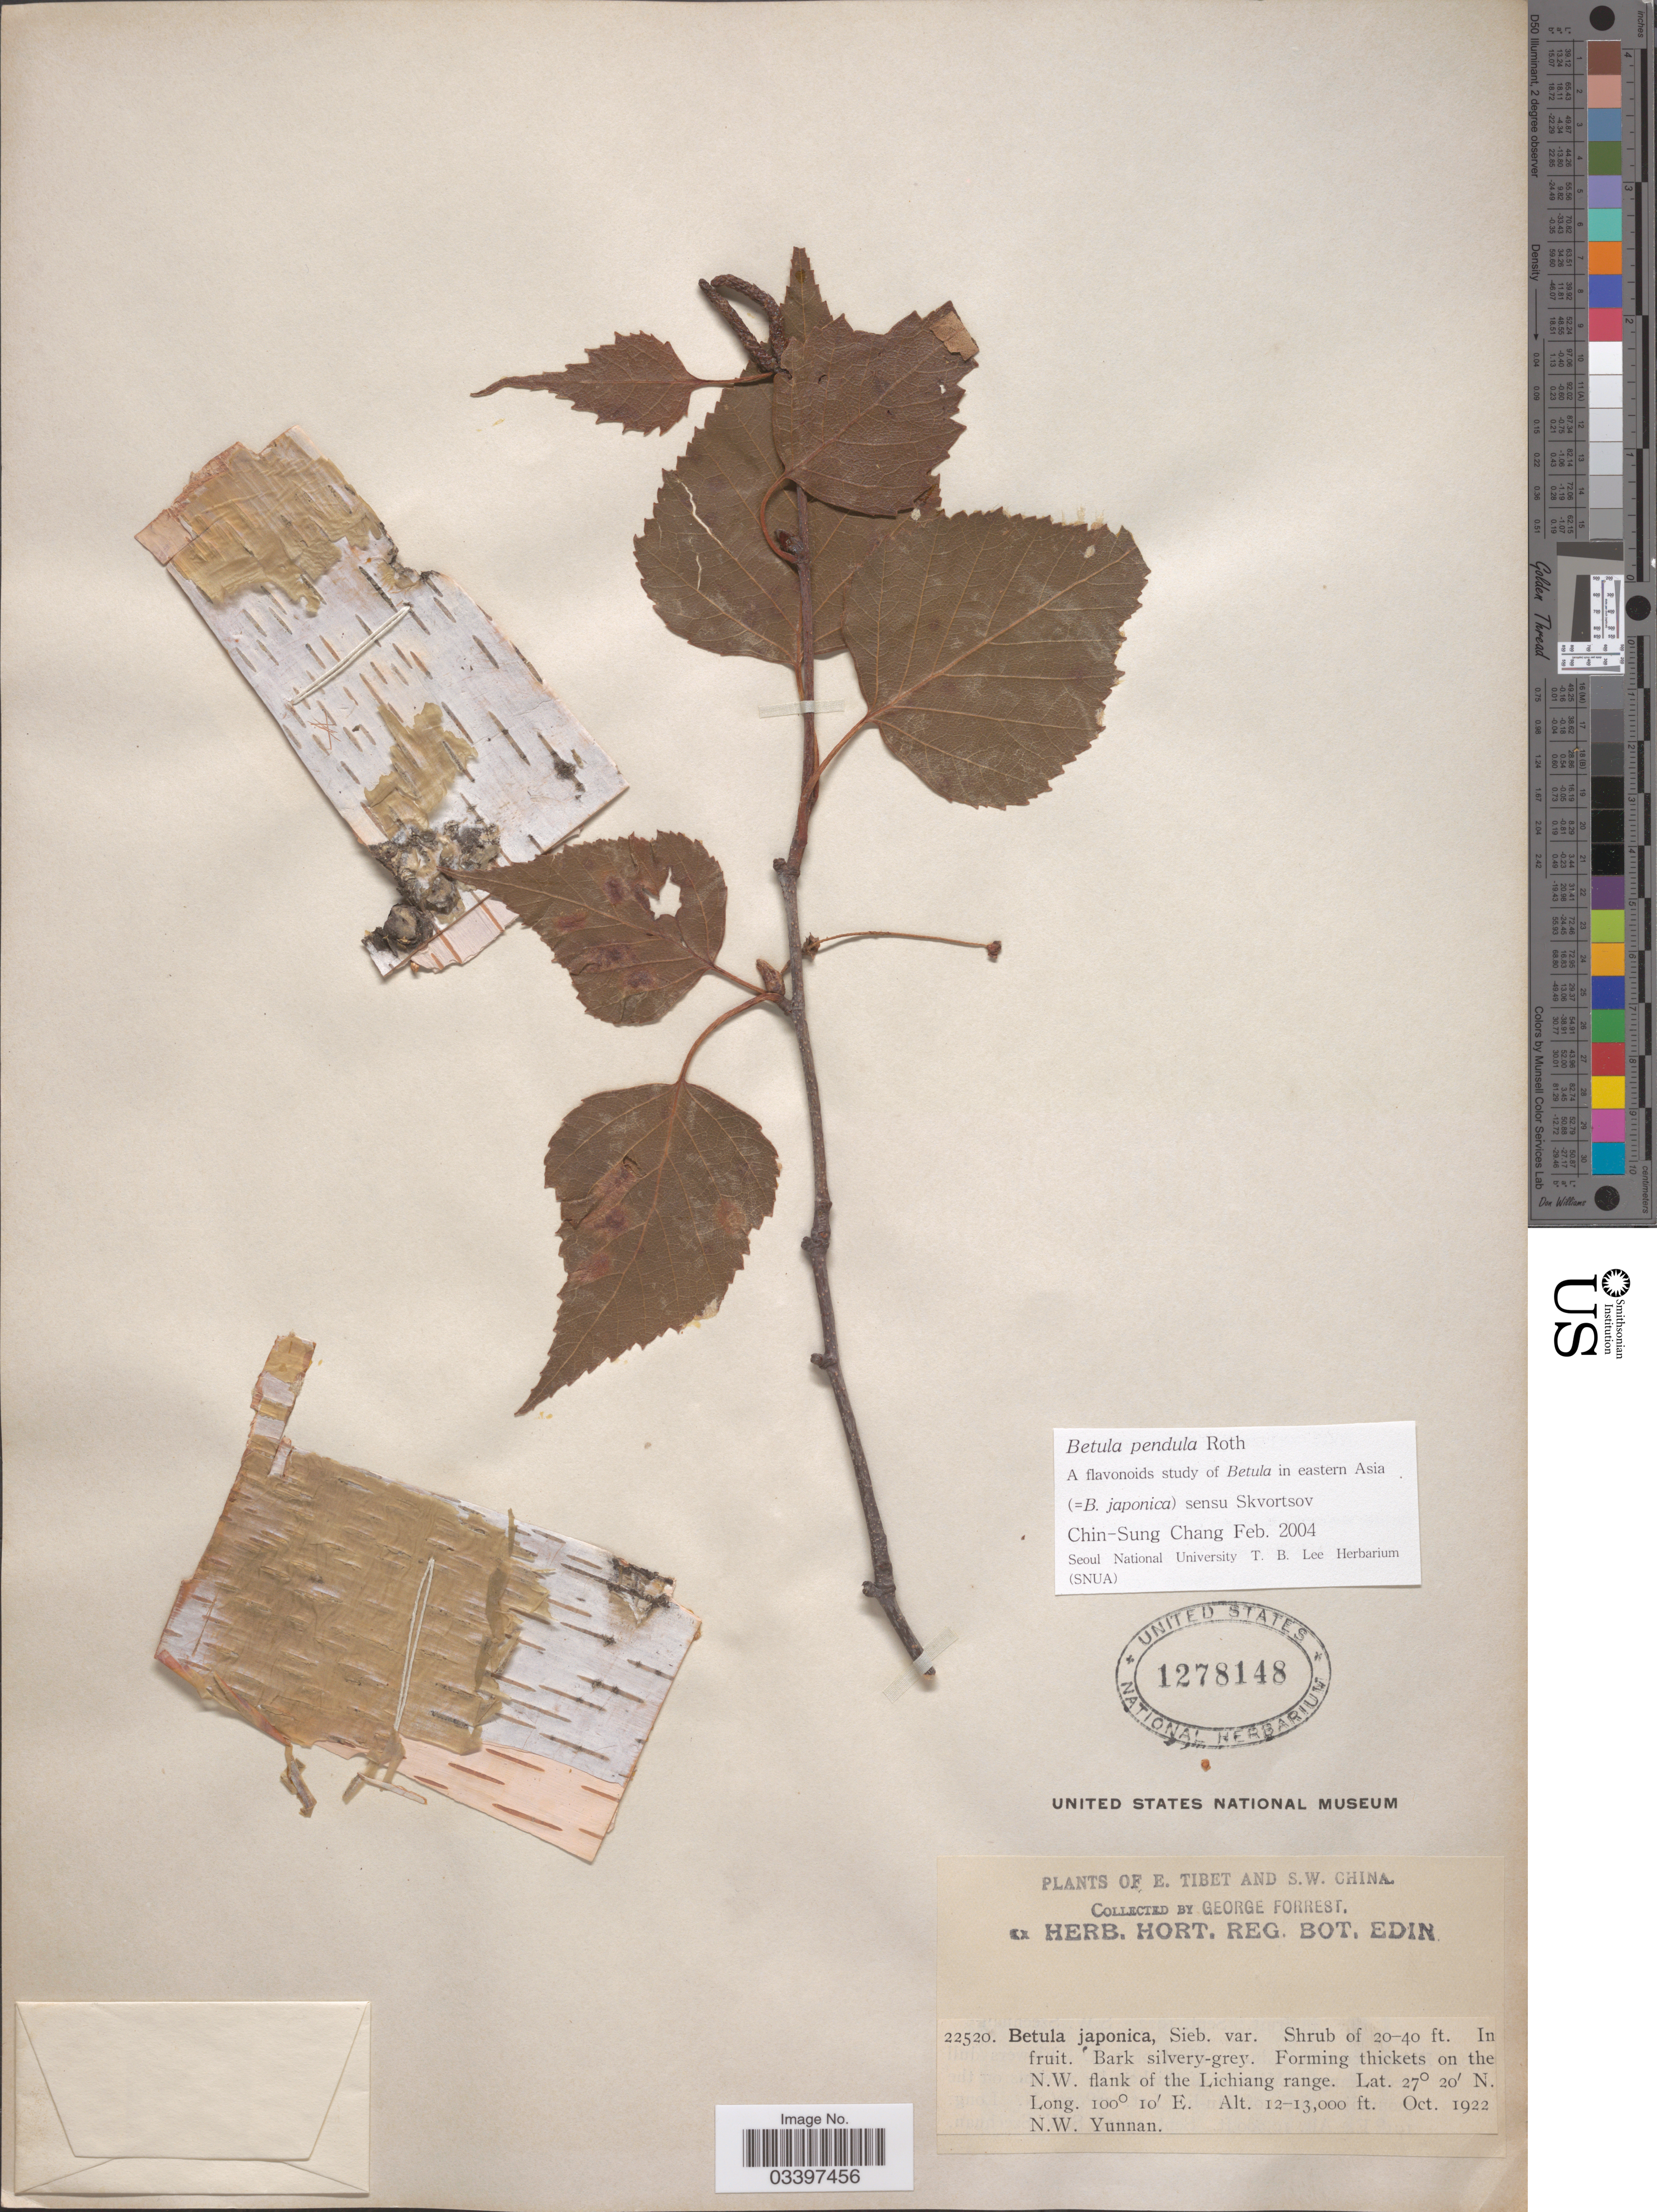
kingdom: Plantae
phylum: Tracheophyta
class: Magnoliopsida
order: Fagales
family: Betulaceae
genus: Betula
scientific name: Betula pendula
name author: Roth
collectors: G. Forrest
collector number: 22520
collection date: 1922-10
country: China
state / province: Yunnan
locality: S. W. China. On the N. W. flank of the Lichiang range. N. W. Yunnan.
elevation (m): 3658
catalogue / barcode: US 1278148